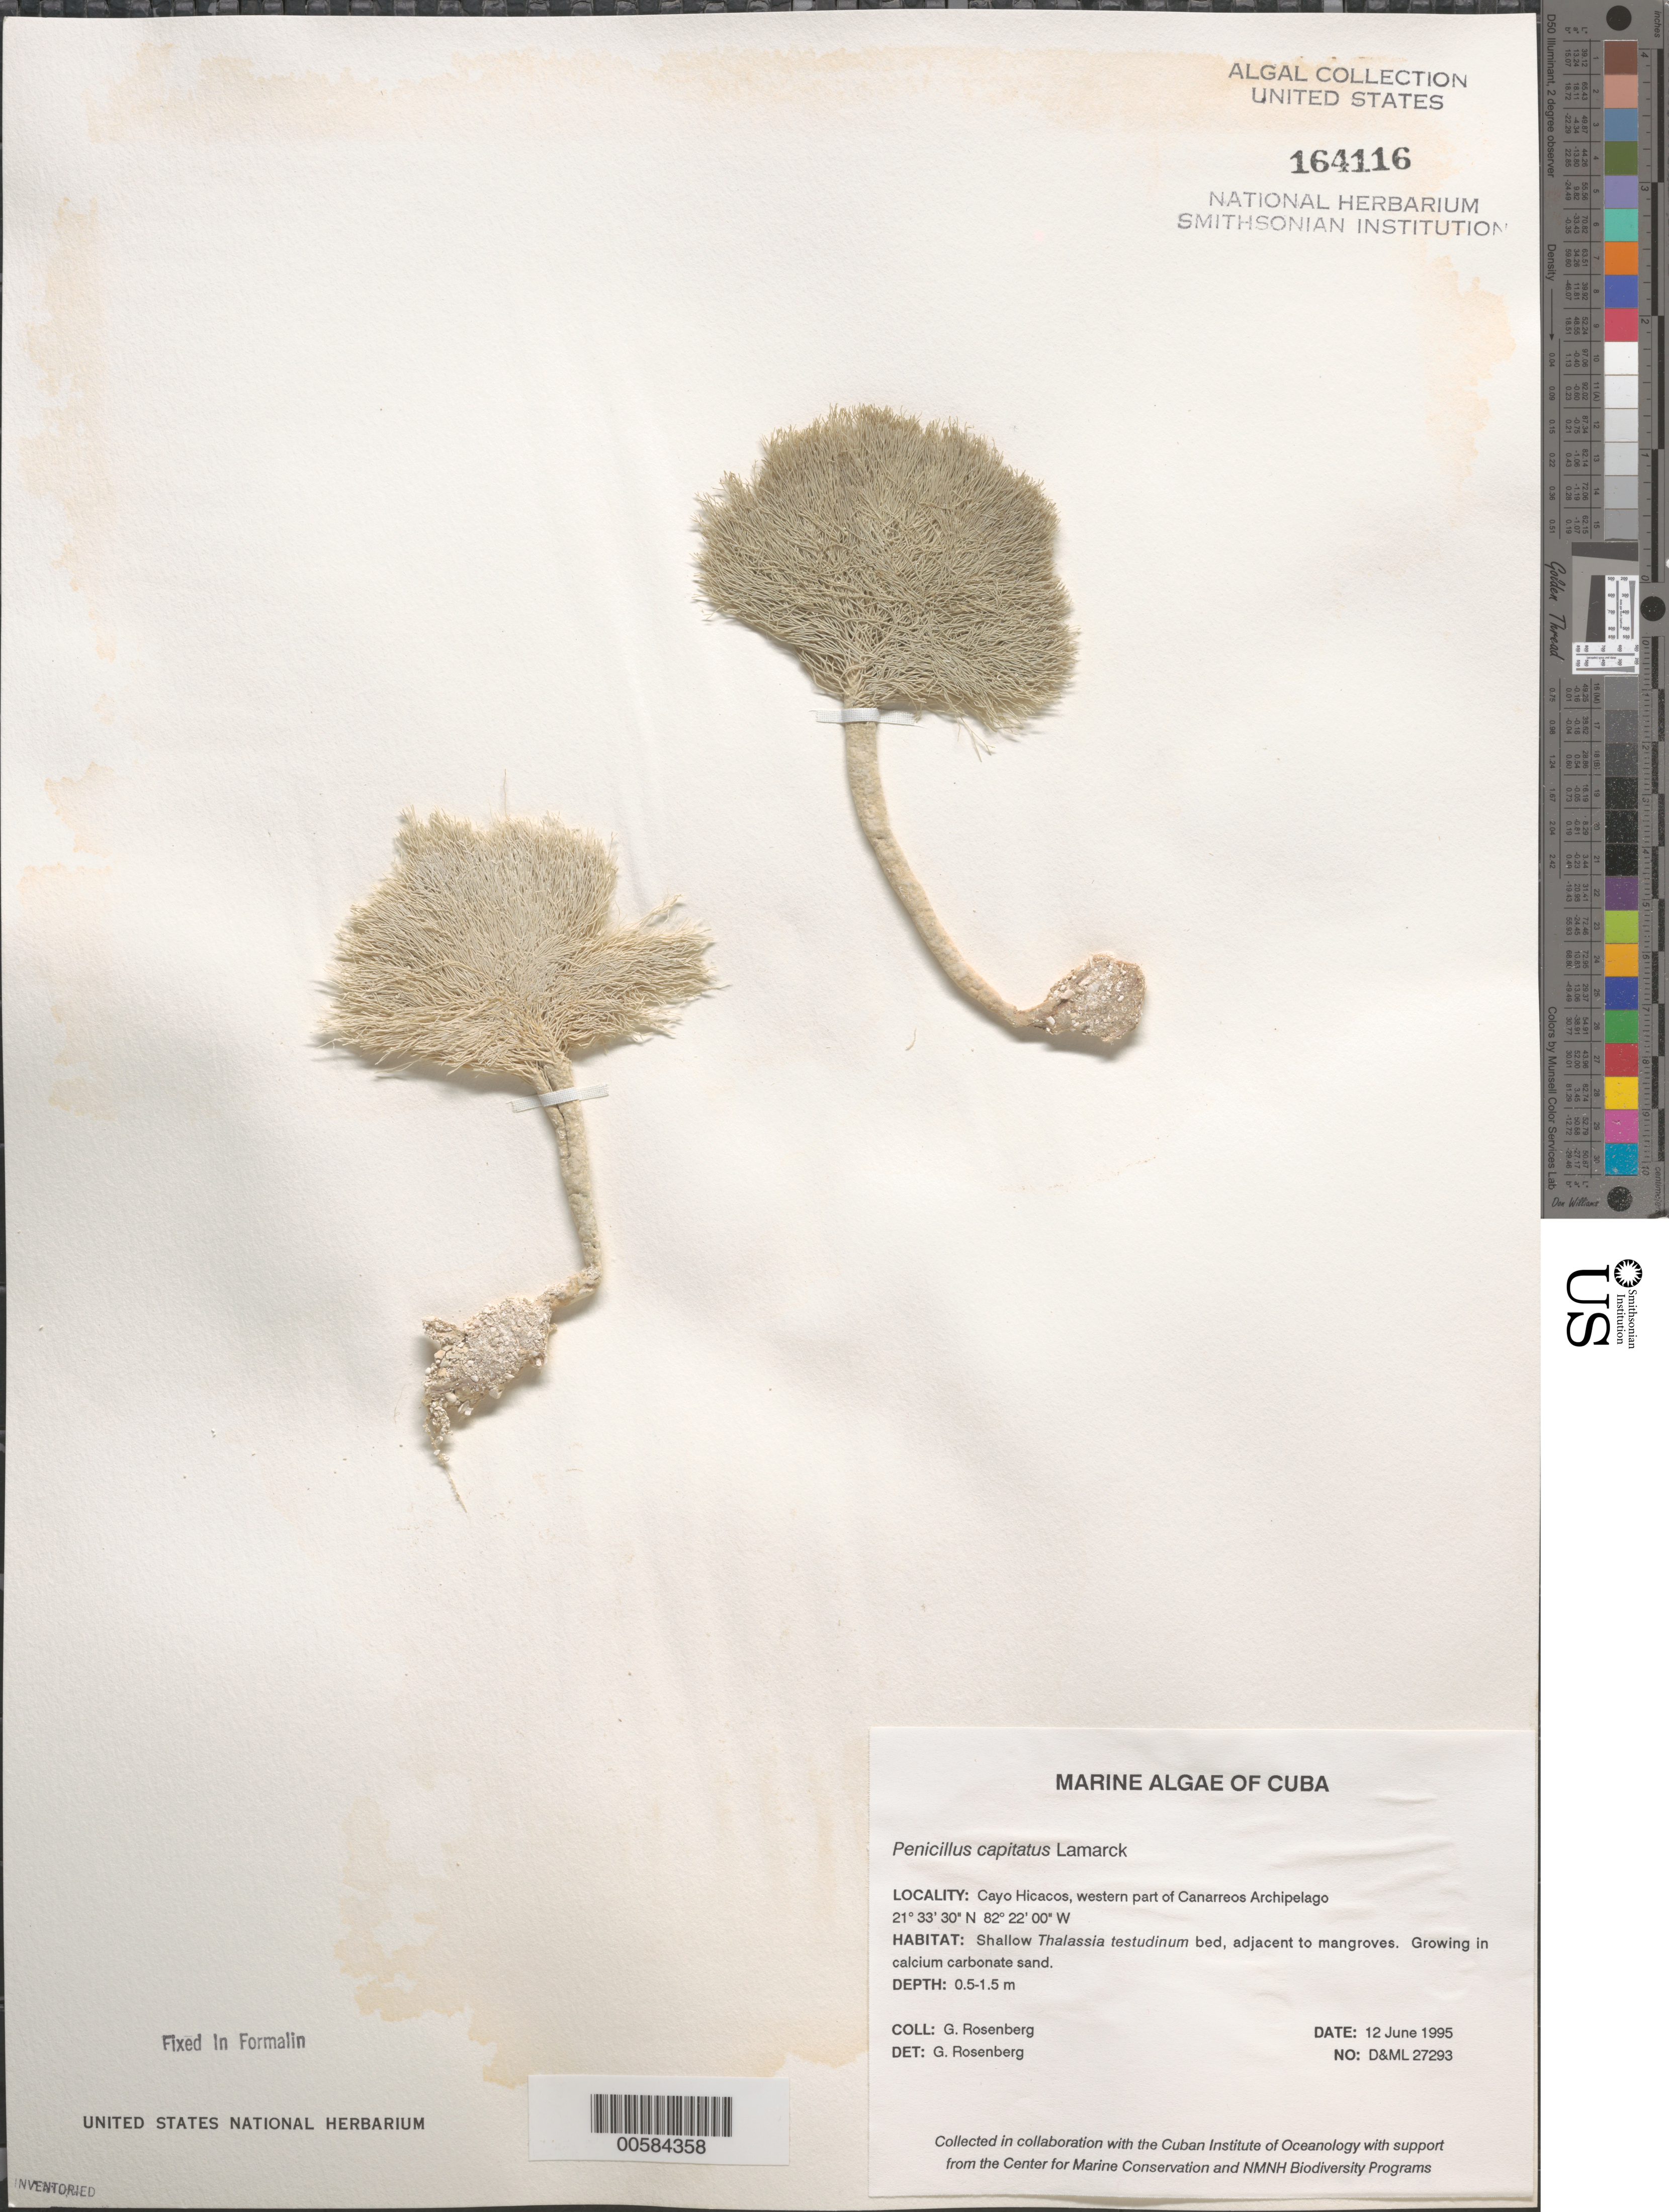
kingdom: Plantae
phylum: Chlorophyta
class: Ulvophyceae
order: Bryopsidales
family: Udoteaceae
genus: Penicillus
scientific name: Penicillus capitatus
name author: Lam.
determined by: Rosenberg, G.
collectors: G. Rosenberg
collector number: D&ML 27293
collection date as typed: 12 Jun 1995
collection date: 1995-06-12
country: Cuba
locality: Cay hicacos, western canarreos archipelago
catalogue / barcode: US 164116